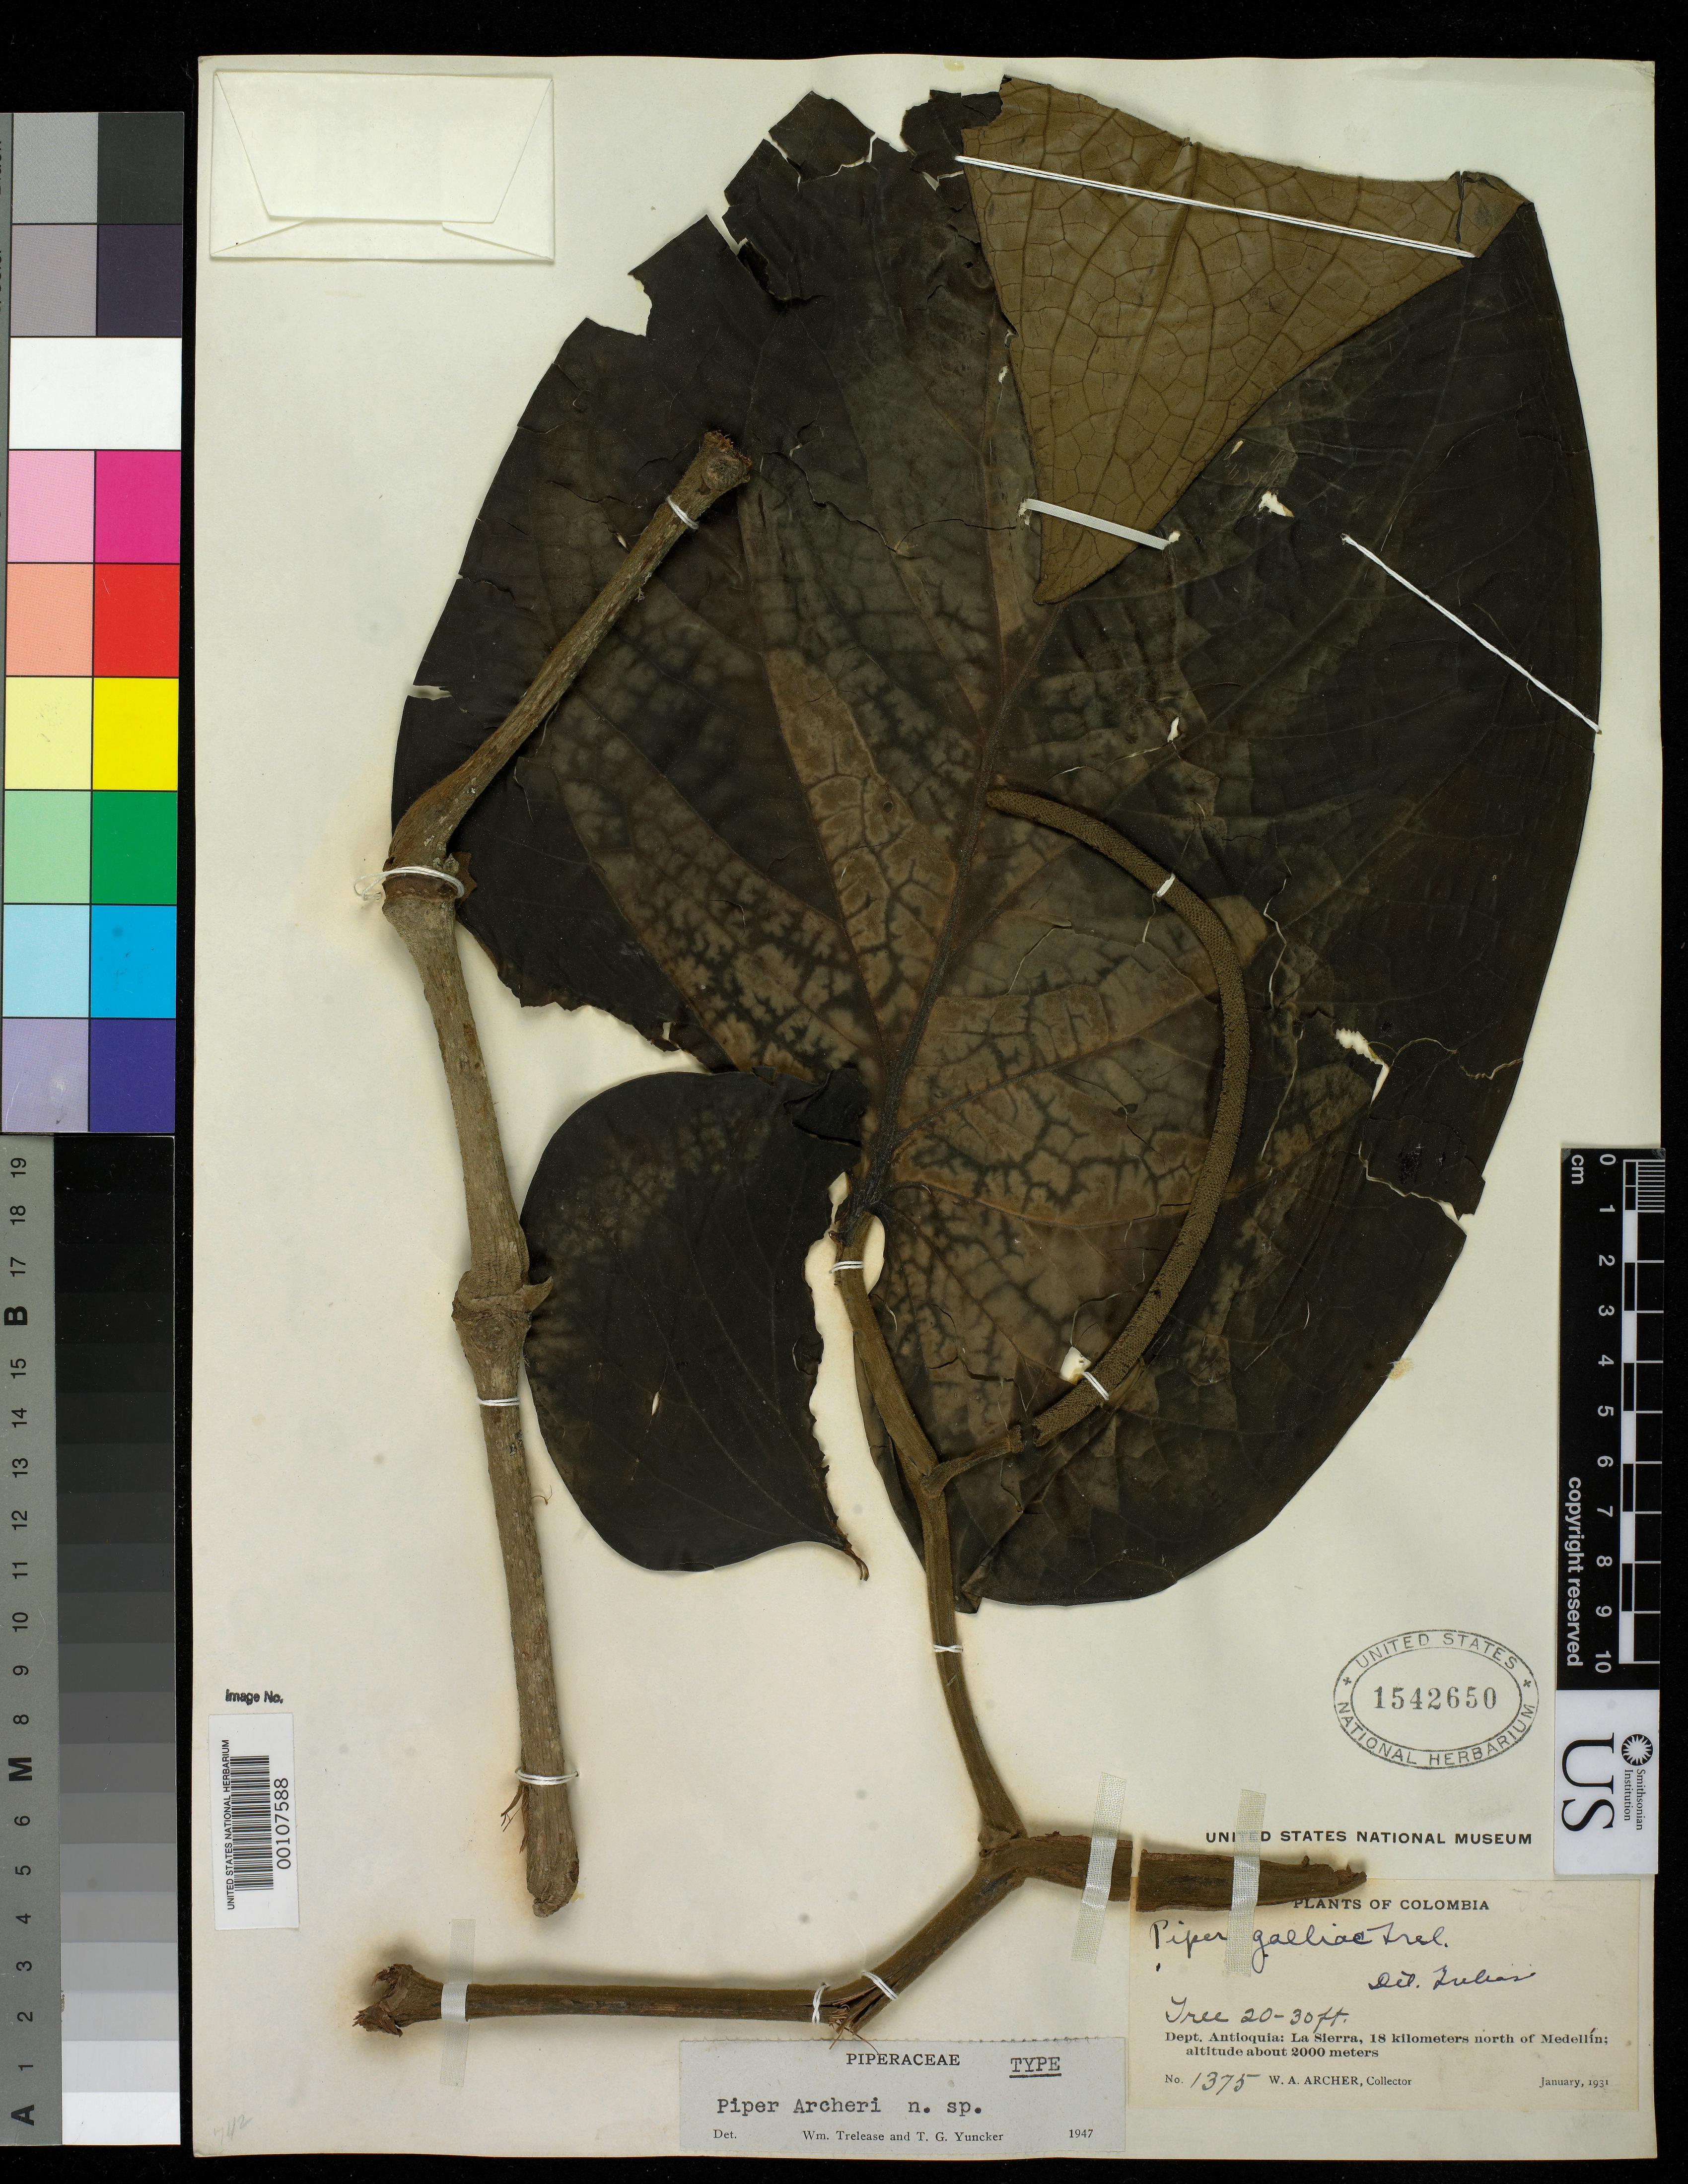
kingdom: Plantae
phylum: Tracheophyta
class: Magnoliopsida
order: Piperales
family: Piperaceae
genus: Piper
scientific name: Piper archeri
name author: Trel. & Yunck.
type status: Holotype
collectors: W. A. Archer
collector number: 1375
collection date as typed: Jan 1931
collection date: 1931-01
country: Colombia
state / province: Antioquia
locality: La Sierra, N of Medellin.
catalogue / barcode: US 1542650